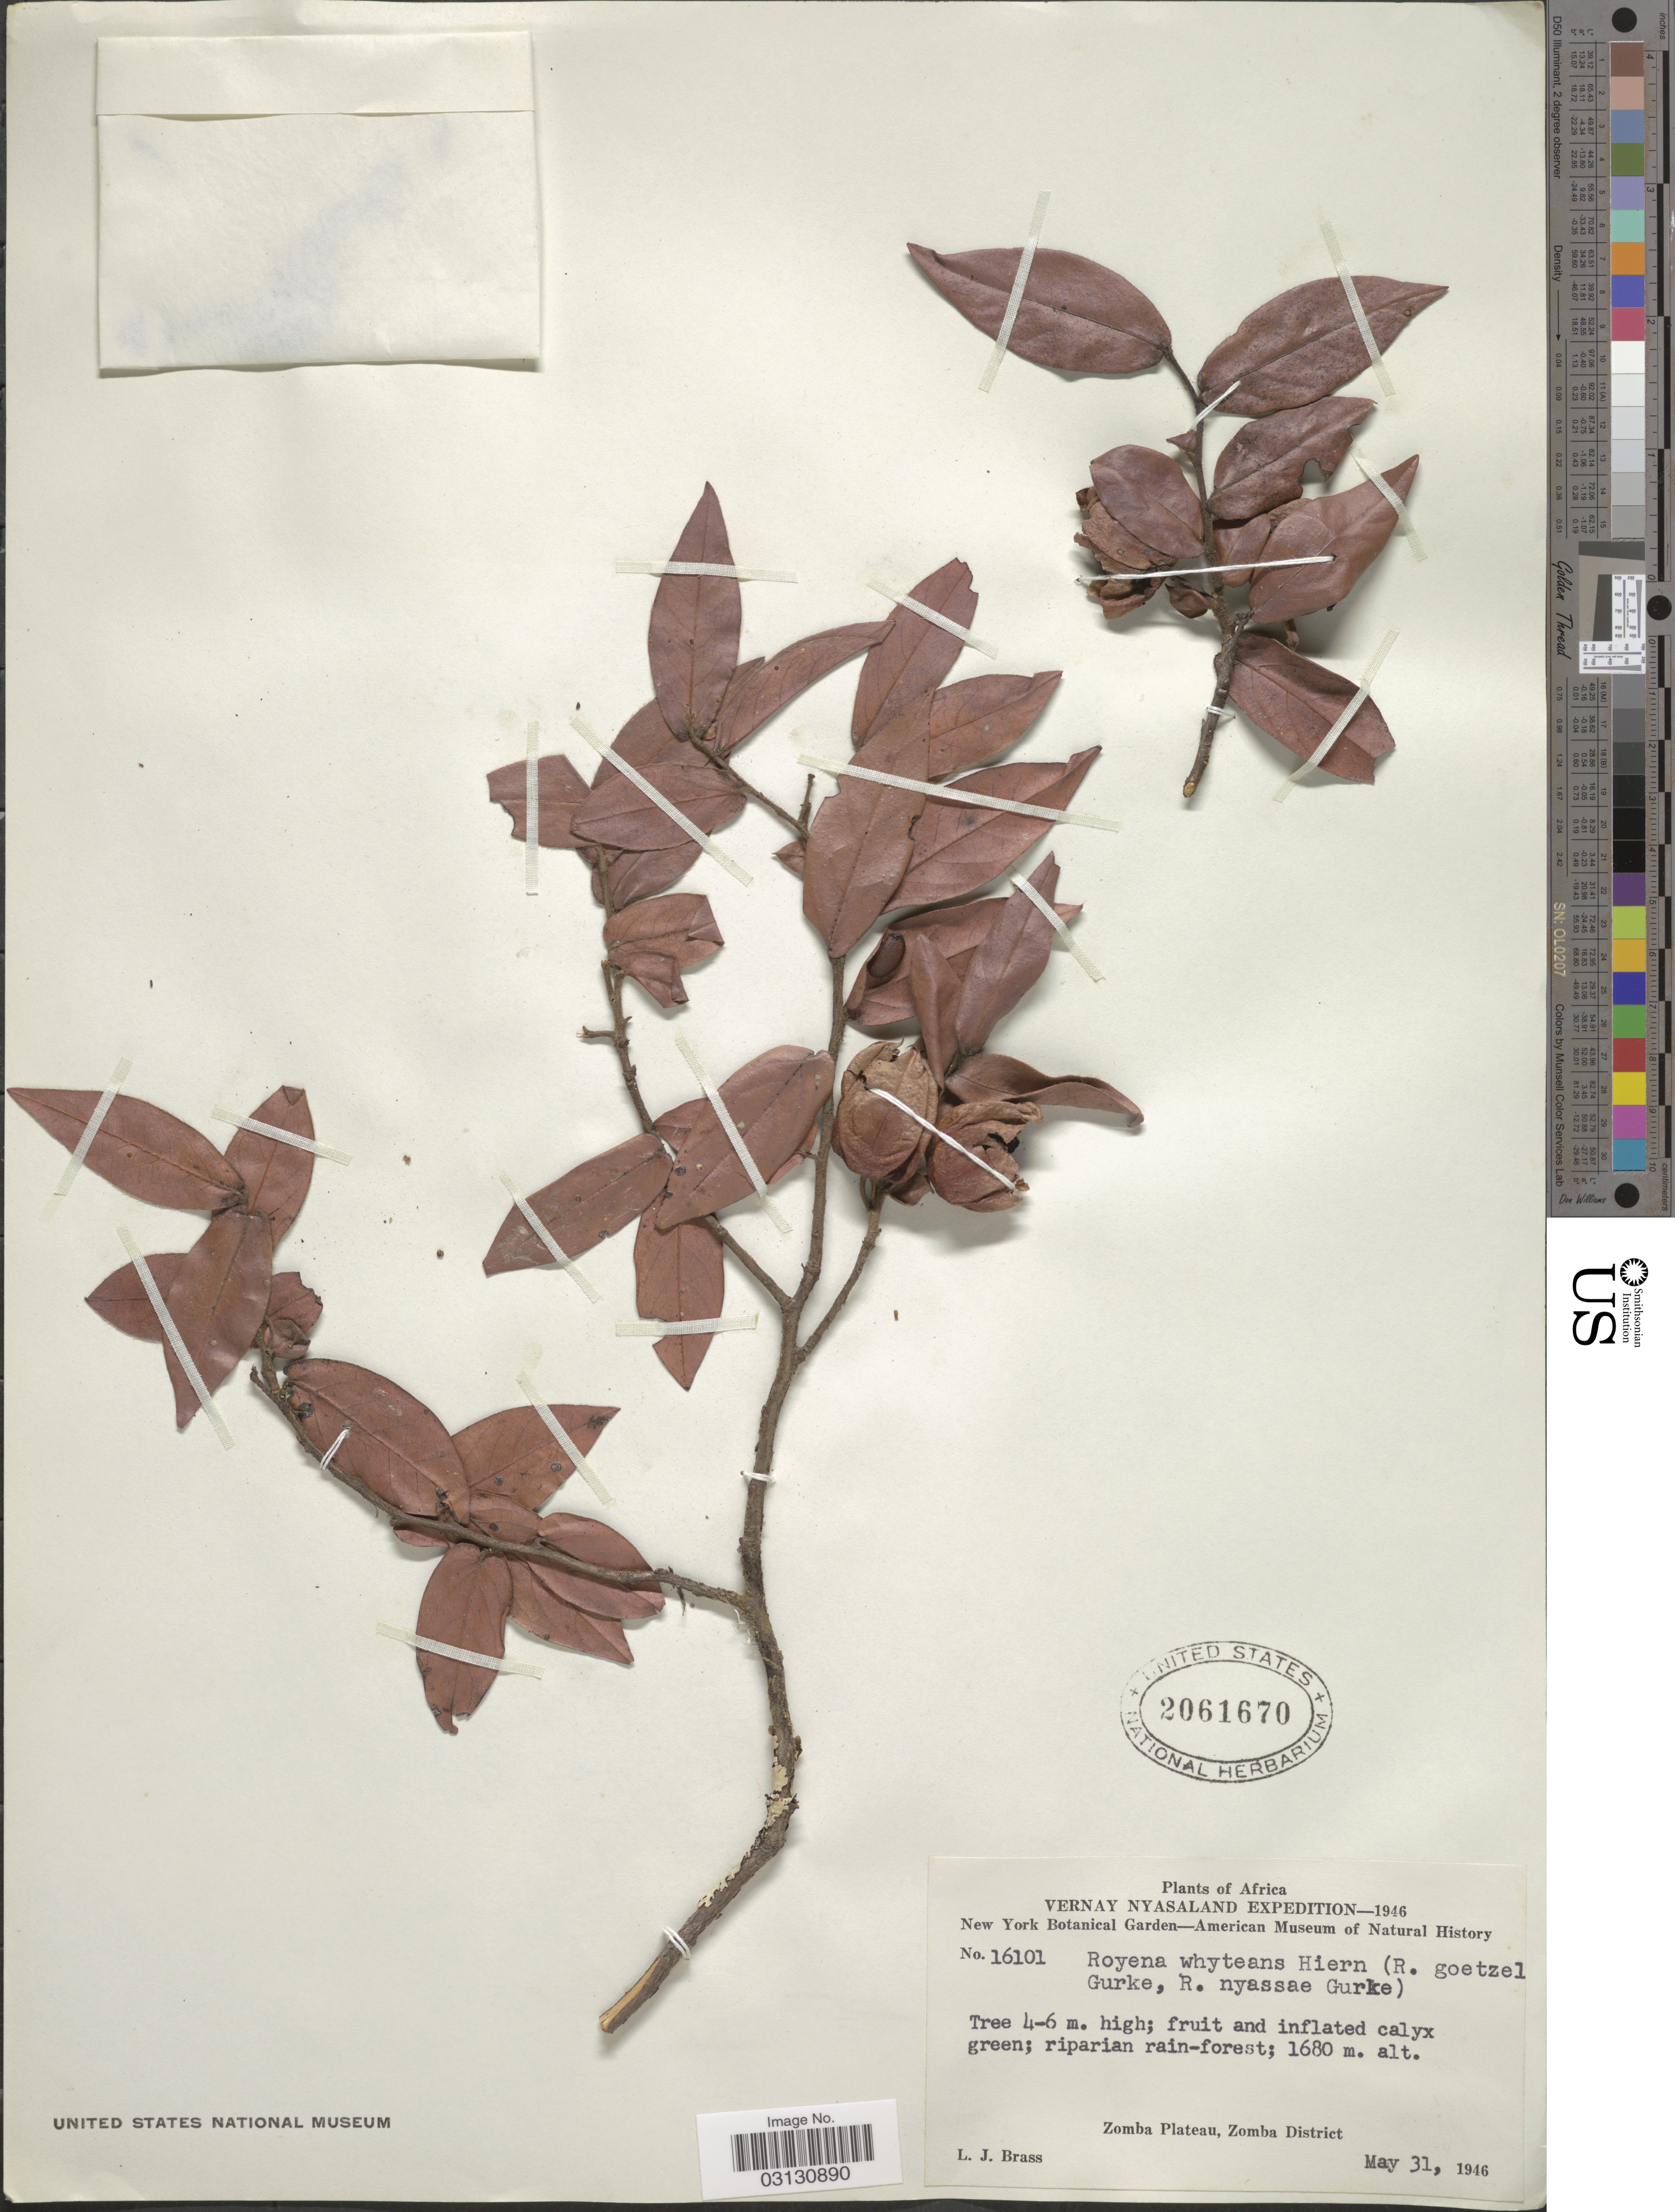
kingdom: Plantae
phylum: Tracheophyta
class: Magnoliopsida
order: Ericales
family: Ebenaceae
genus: Royena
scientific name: Royena whyteana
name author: Hiern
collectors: L. J. Brass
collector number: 16101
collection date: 1946-05-31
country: Malawi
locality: Vernay Nyasaland, Zomba Plateau, Zomba District.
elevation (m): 1680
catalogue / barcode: US 2061670